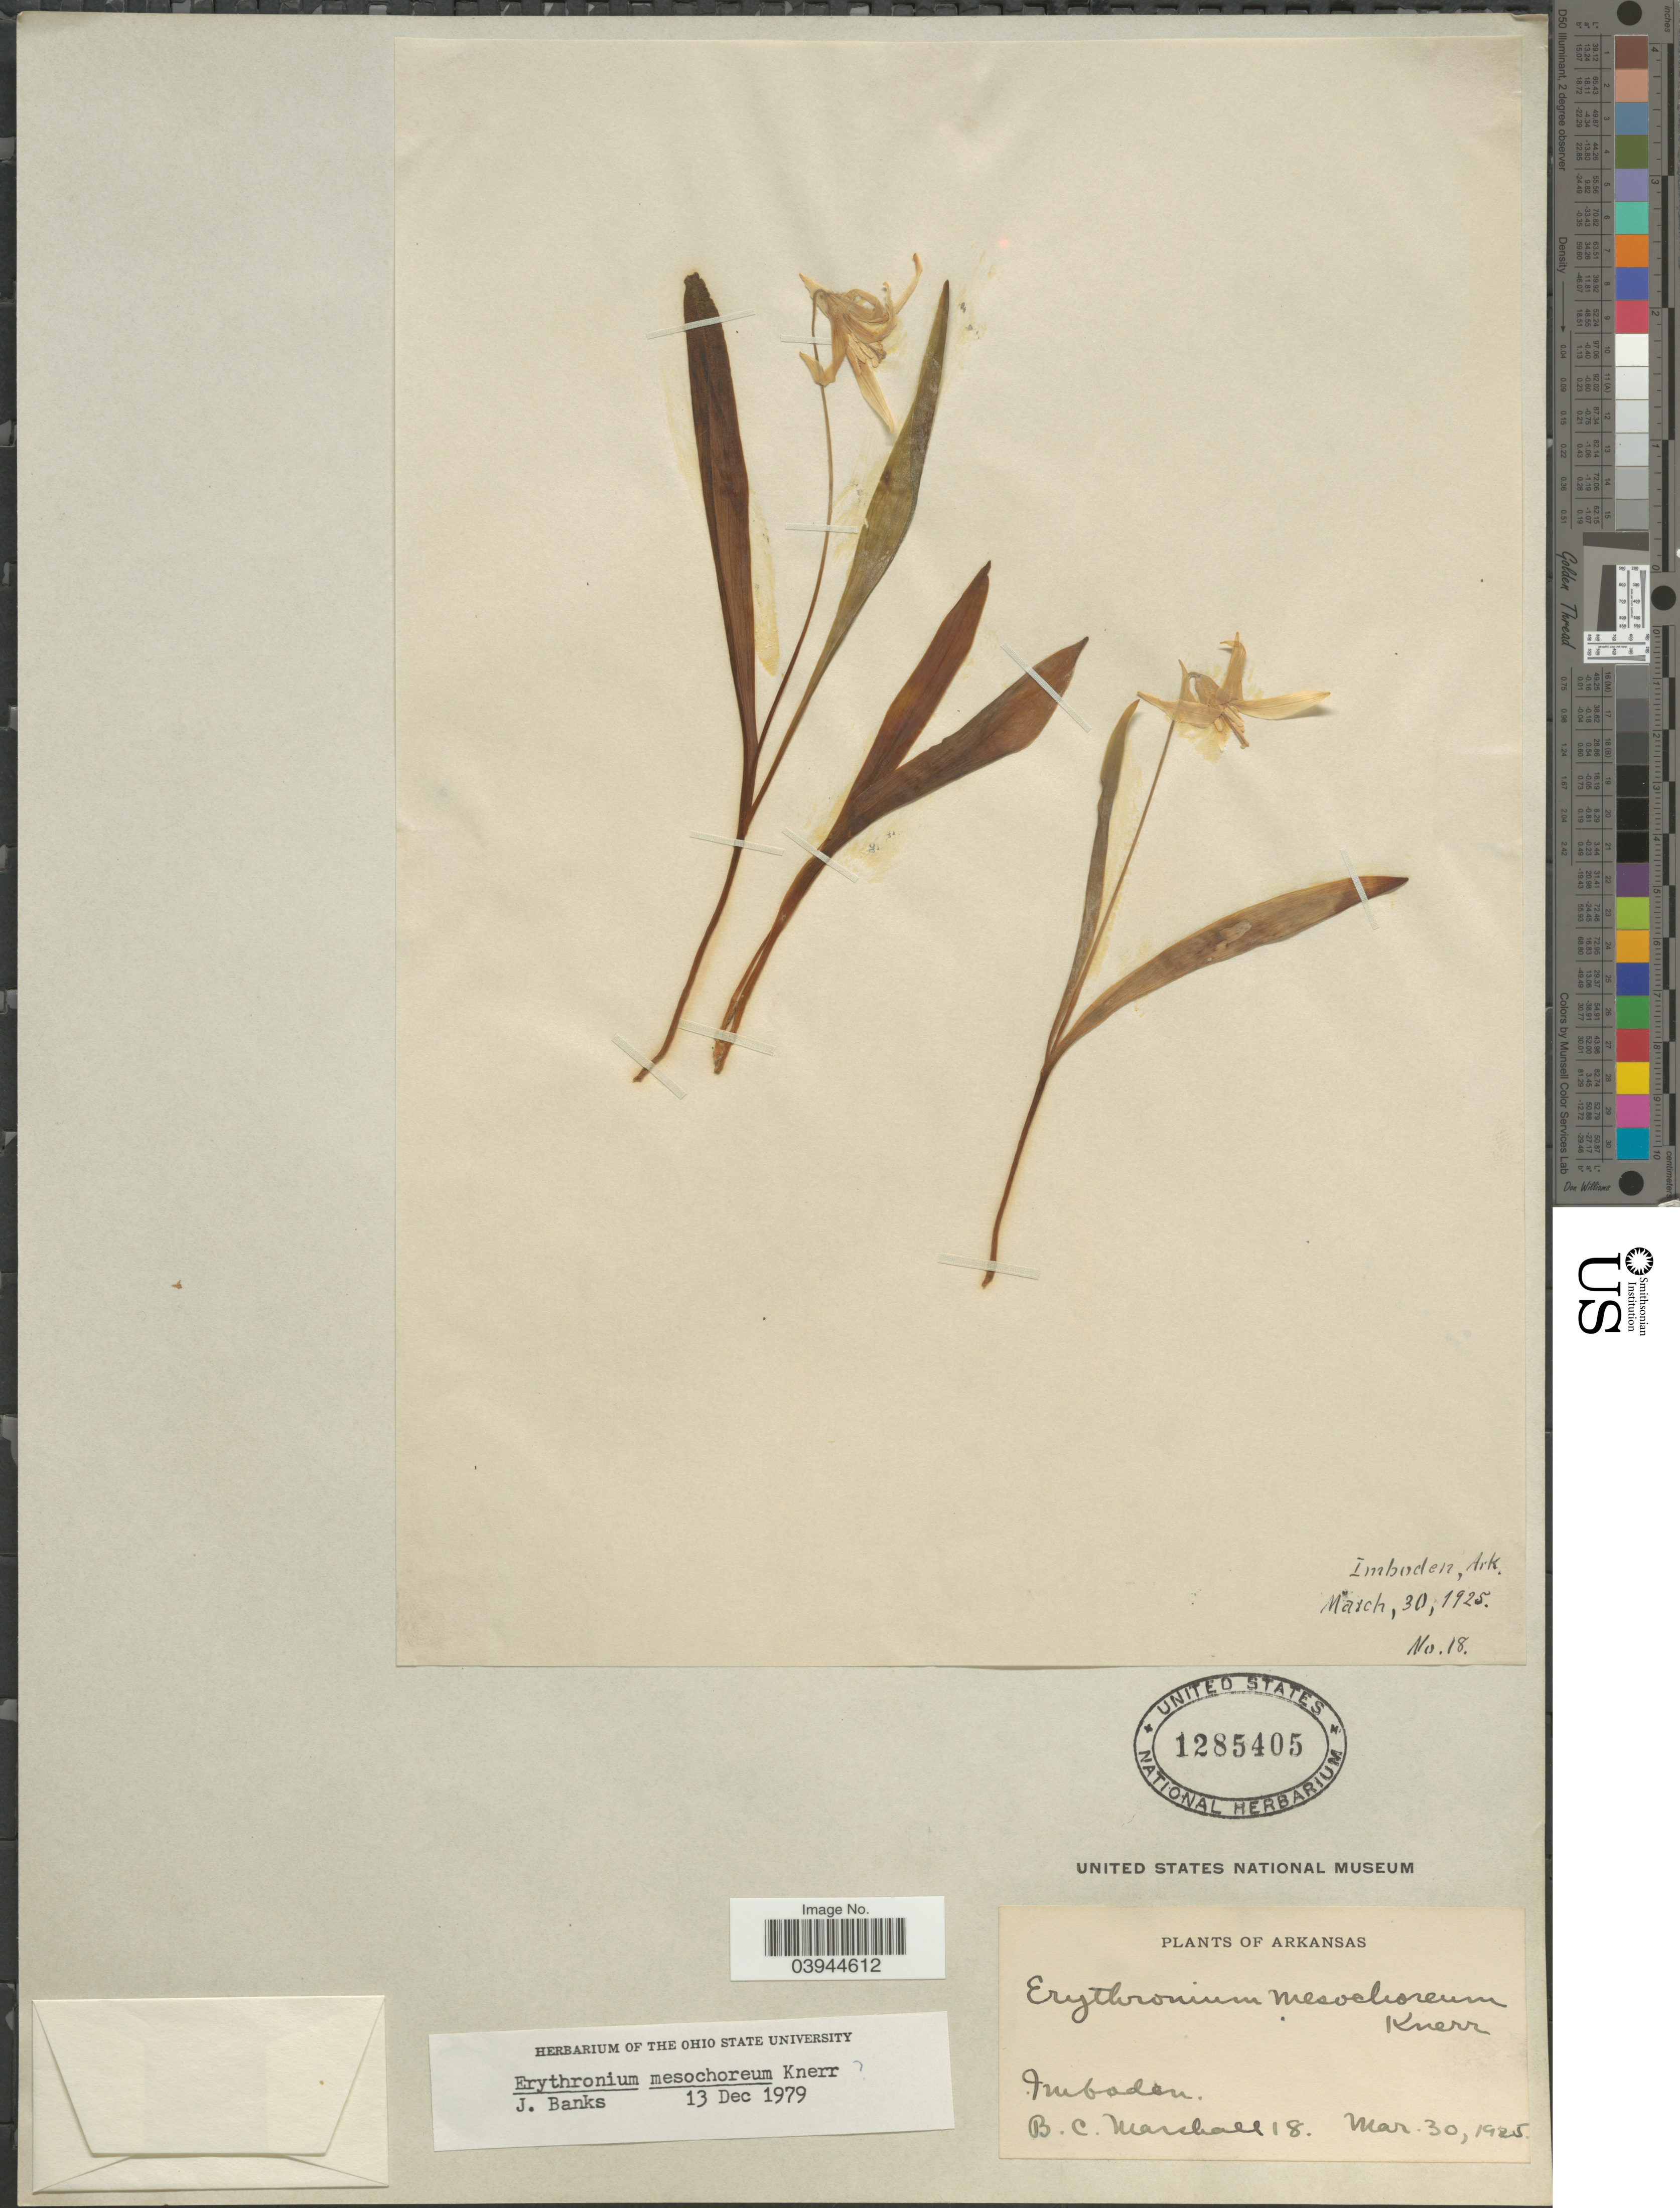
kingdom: Plantae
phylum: Tracheophyta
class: Liliopsida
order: Liliales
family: Liliaceae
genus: Erythronium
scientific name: Erythronium mesochoreum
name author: Knerr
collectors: B. C. Marshall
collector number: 18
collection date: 1925-03-30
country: United States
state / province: Arkansas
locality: Imboden.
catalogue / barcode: US 1285405